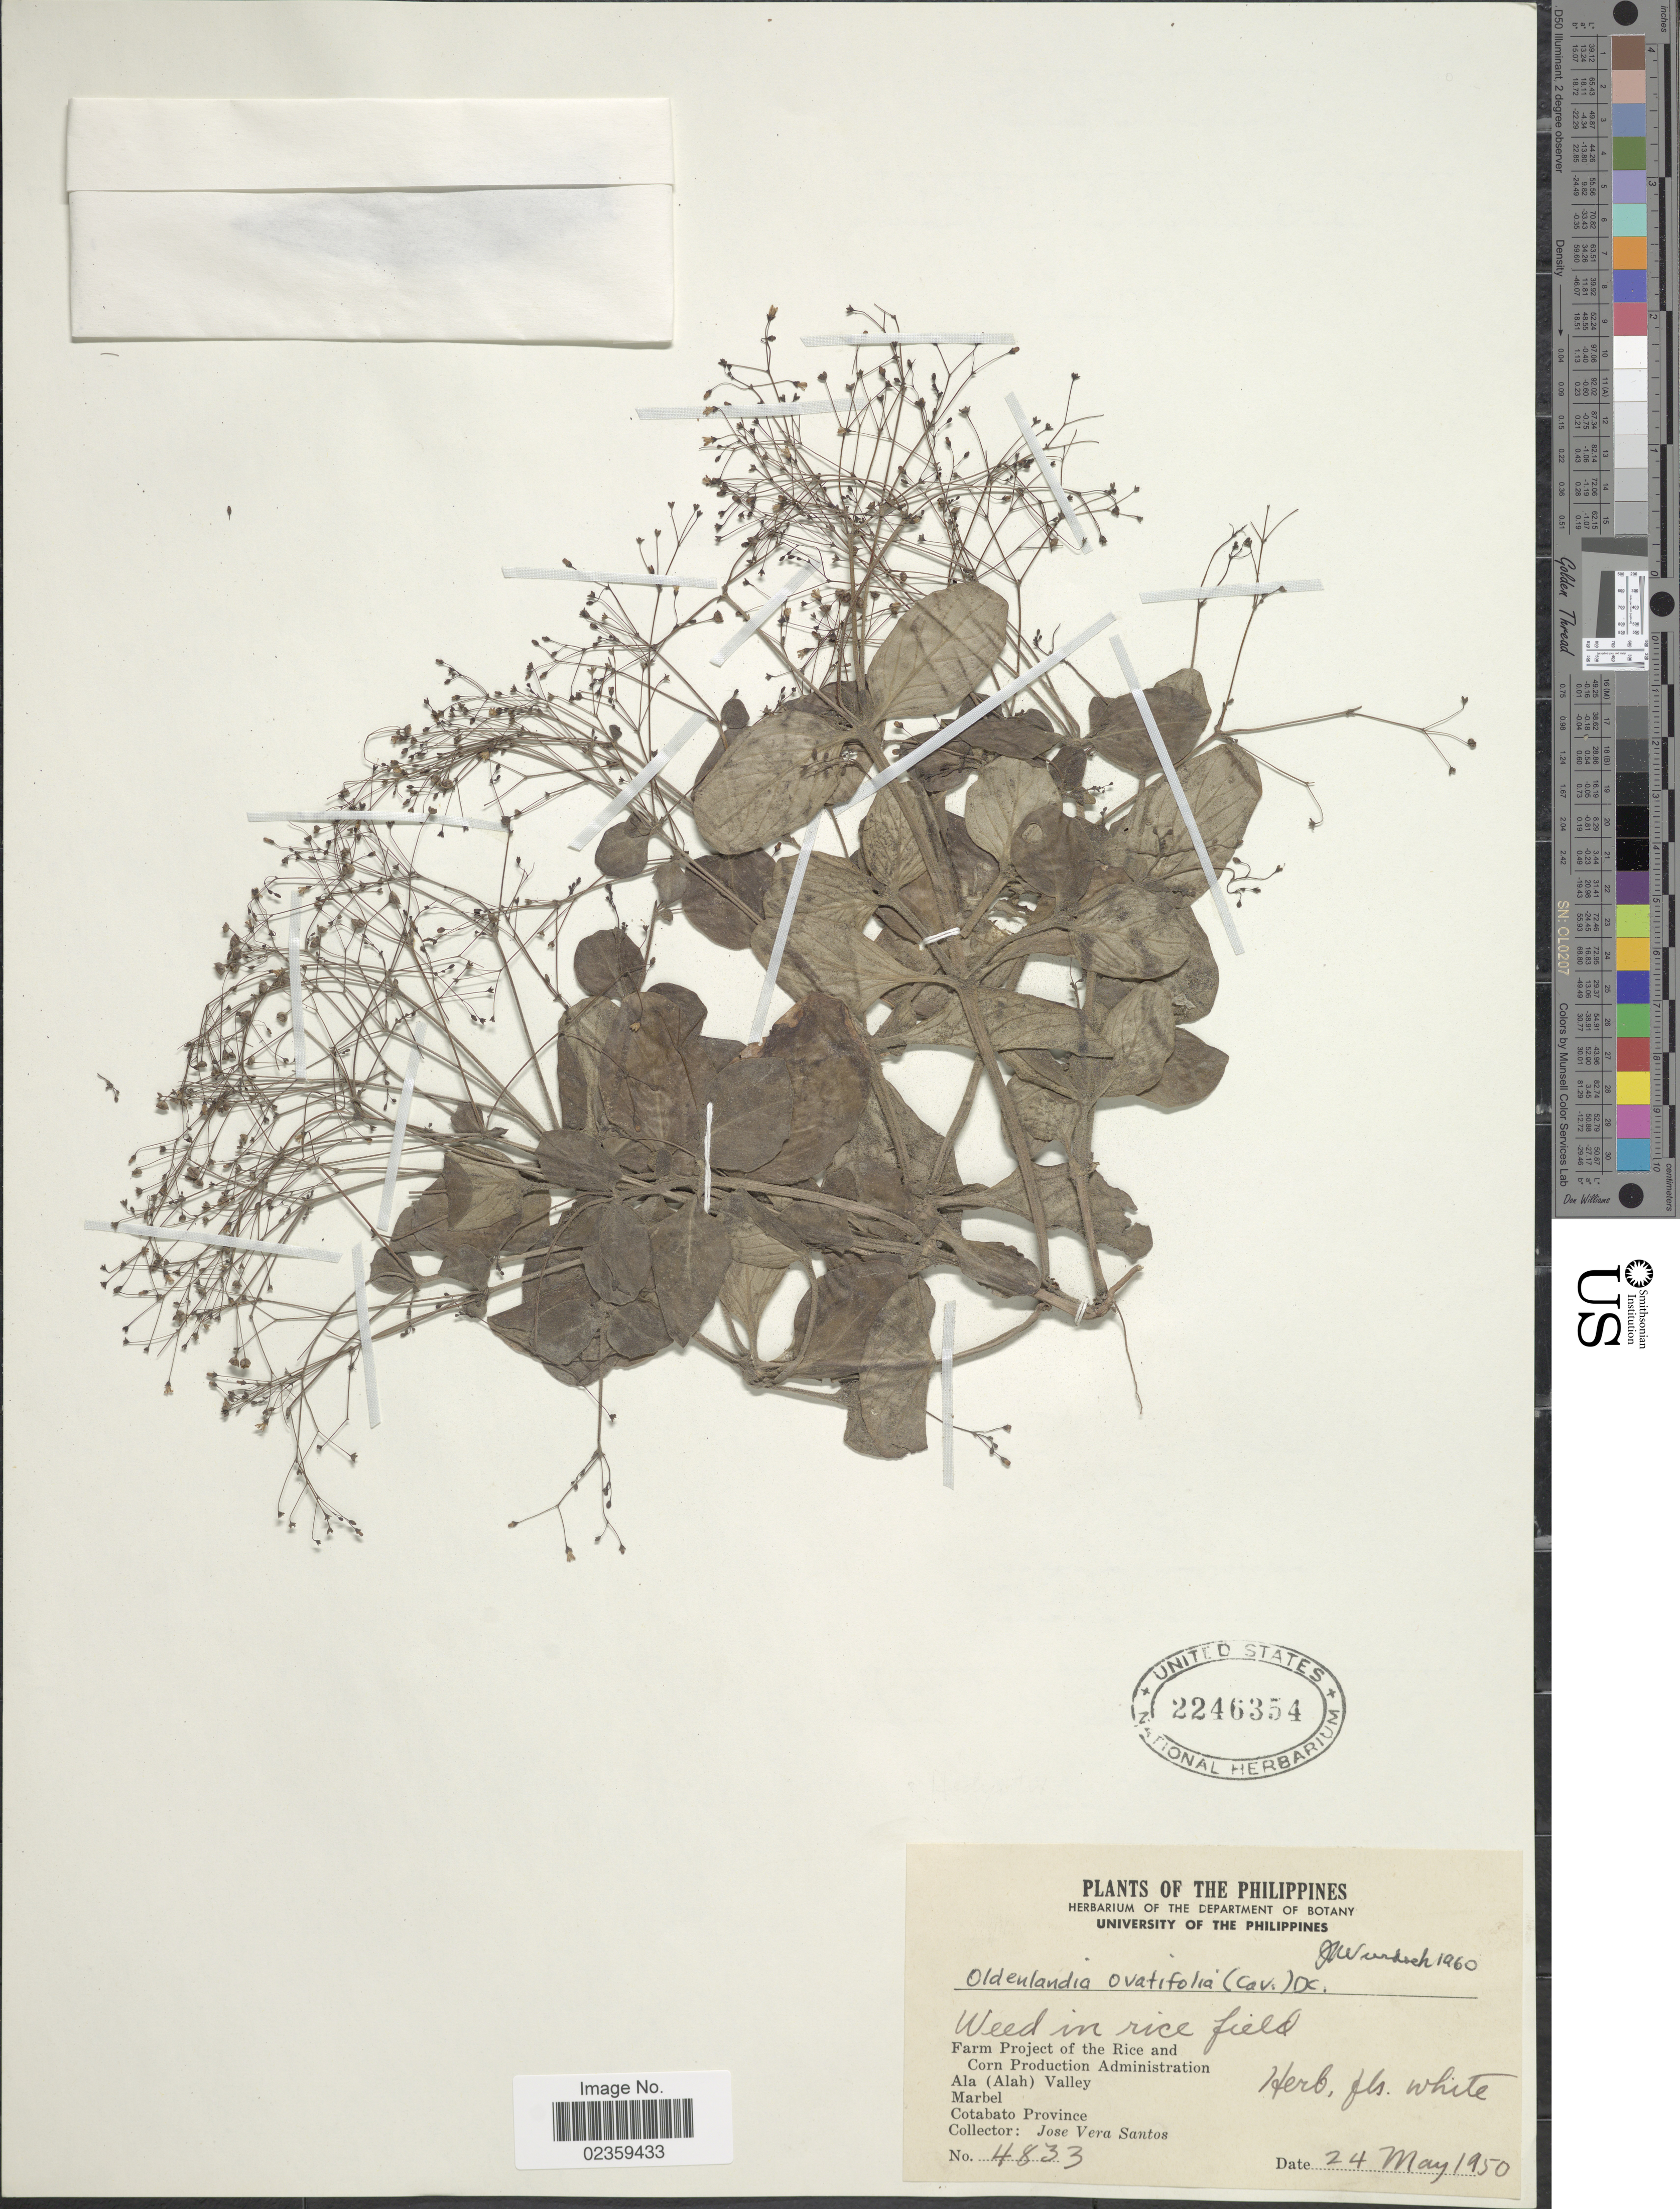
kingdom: Plantae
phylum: Tracheophyta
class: Magnoliopsida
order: Gentianales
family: Rubiaceae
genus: Oldenlandia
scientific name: Oldenlandia ovatifolia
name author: (Cav.) DC.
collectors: J. V. Santos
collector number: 4833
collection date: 1950-05-24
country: Philippines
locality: Farm Project of the Rice and Corn Production Administration. Ala (Alah) Valley. Marbel. Cotabato Province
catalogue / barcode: US 2246354